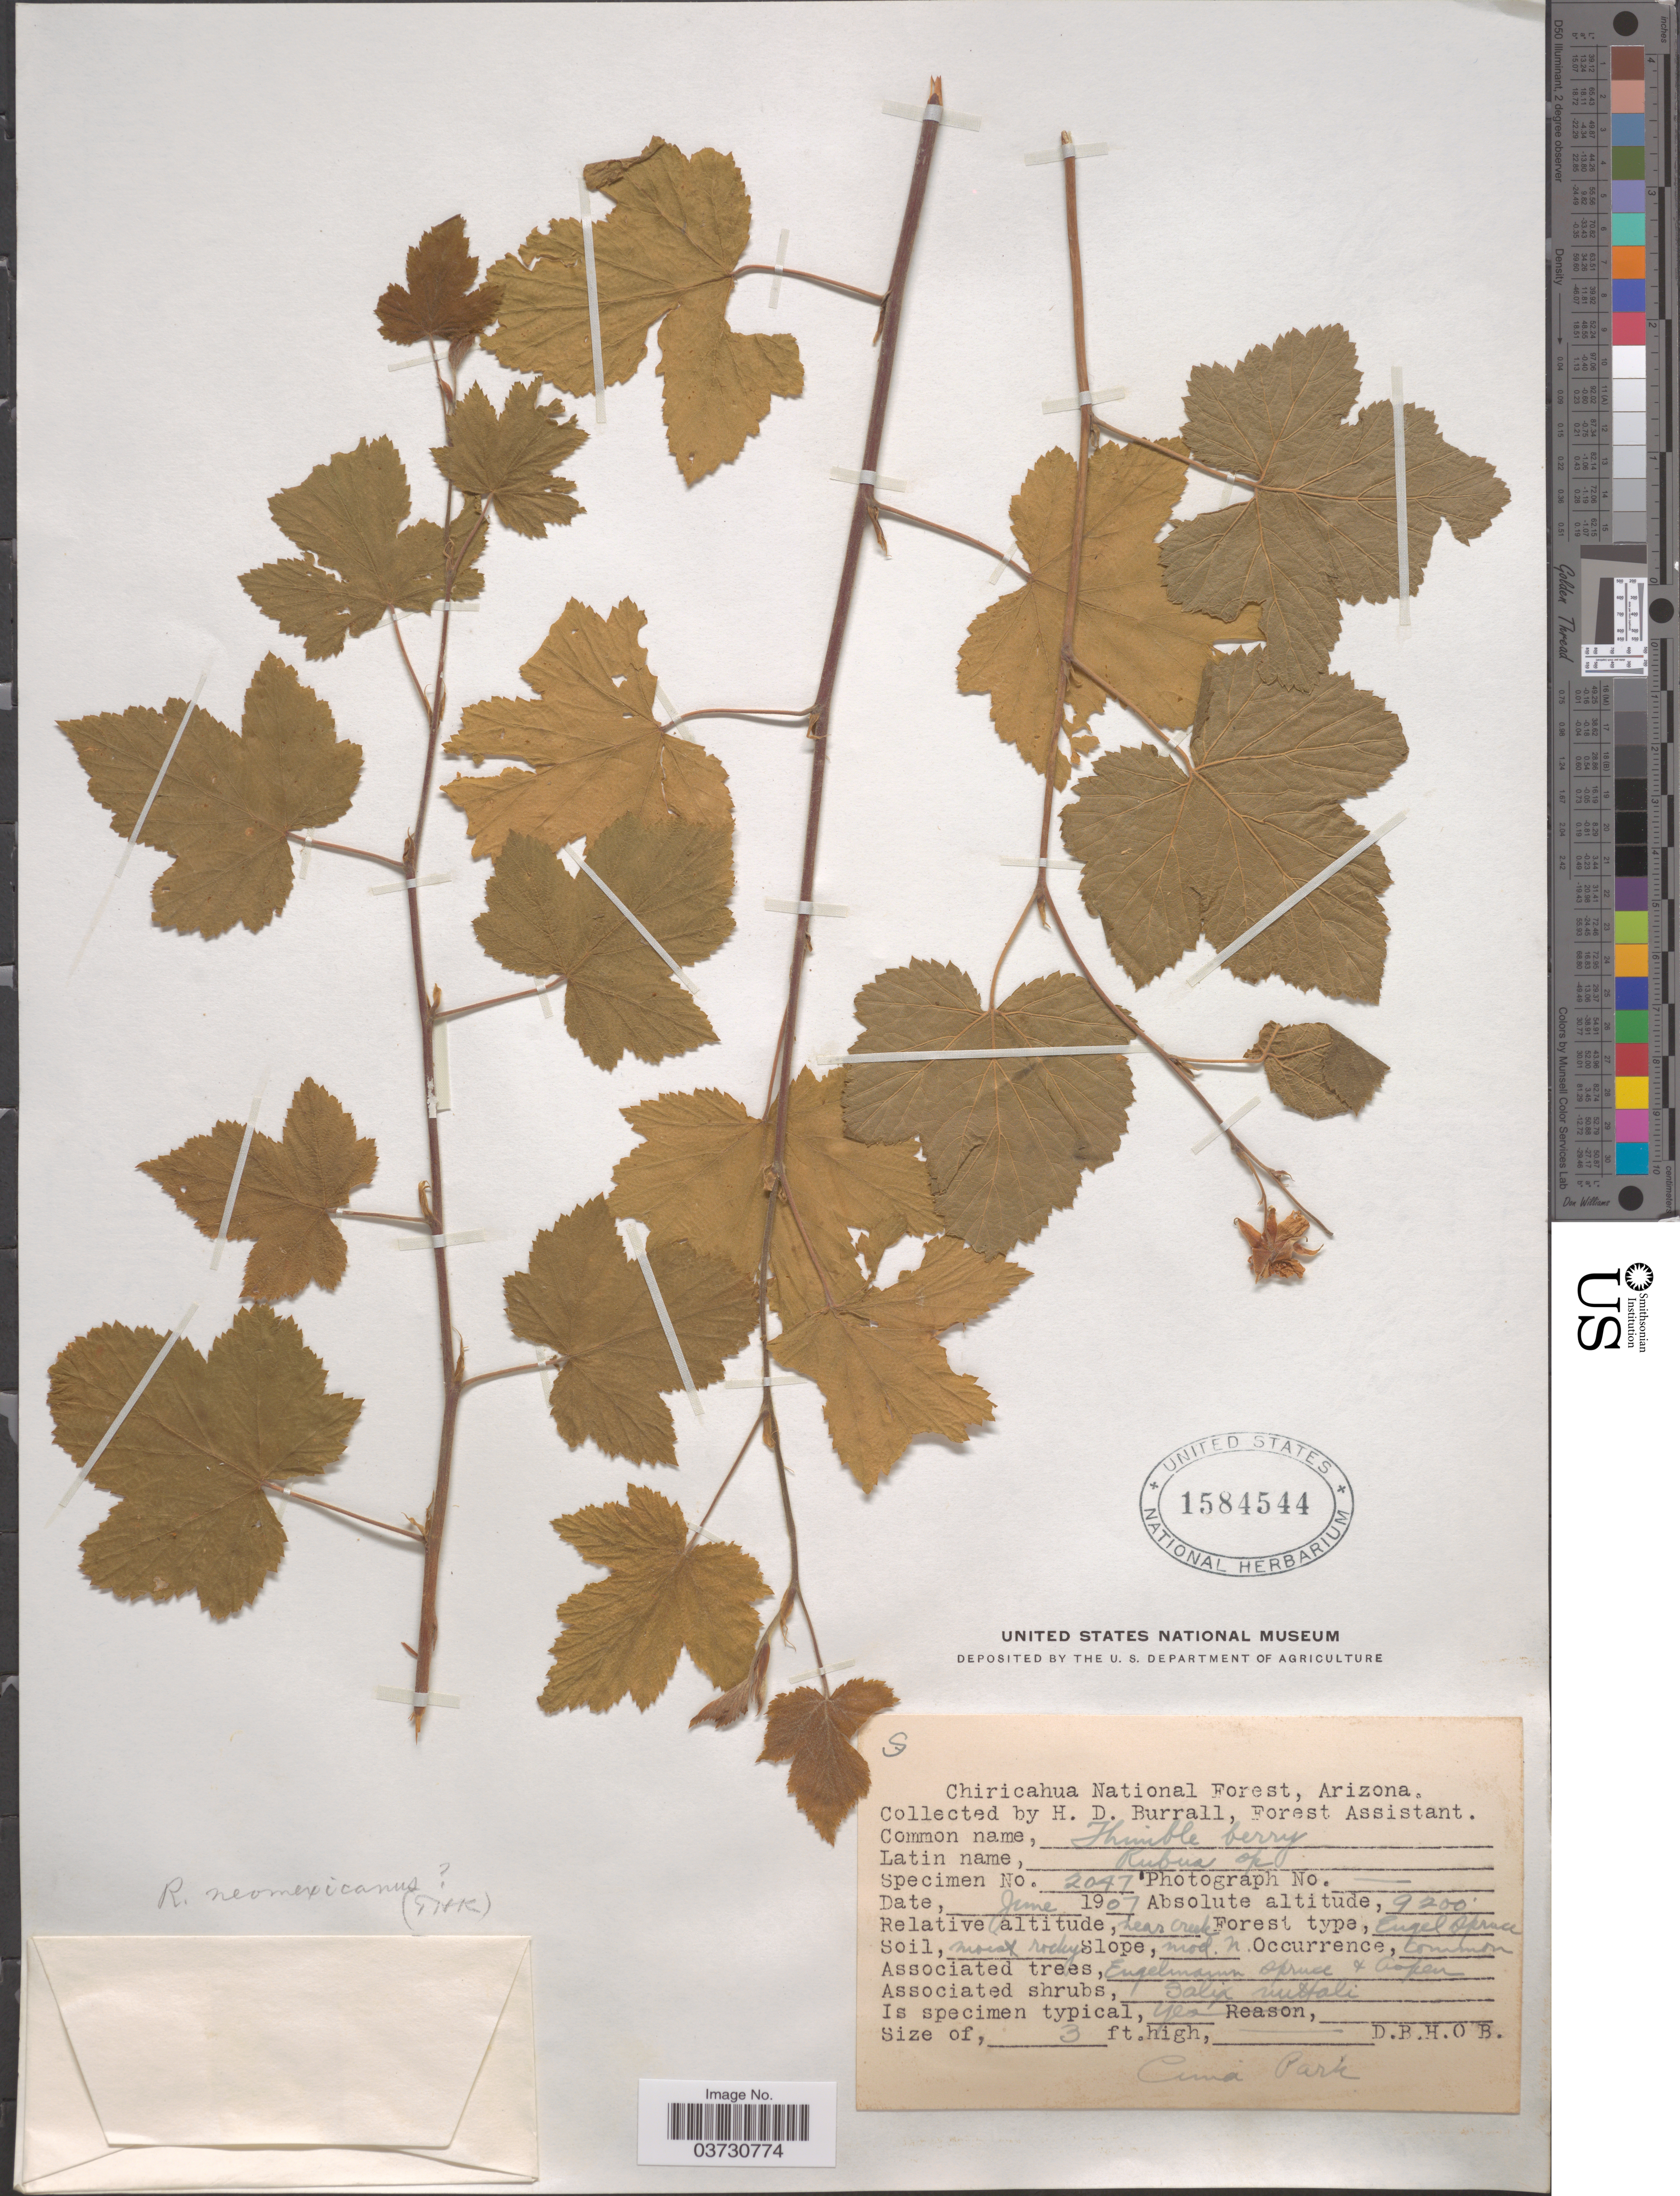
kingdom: Plantae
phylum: Tracheophyta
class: Magnoliopsida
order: Rosales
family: Rosaceae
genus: Rubus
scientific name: Rubus neomexicanus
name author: A. Gray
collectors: H. Burrall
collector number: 2047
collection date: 1907-06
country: United States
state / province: Arizona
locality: Chiricahua National Forest. Near creek.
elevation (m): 2804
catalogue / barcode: US 1584544